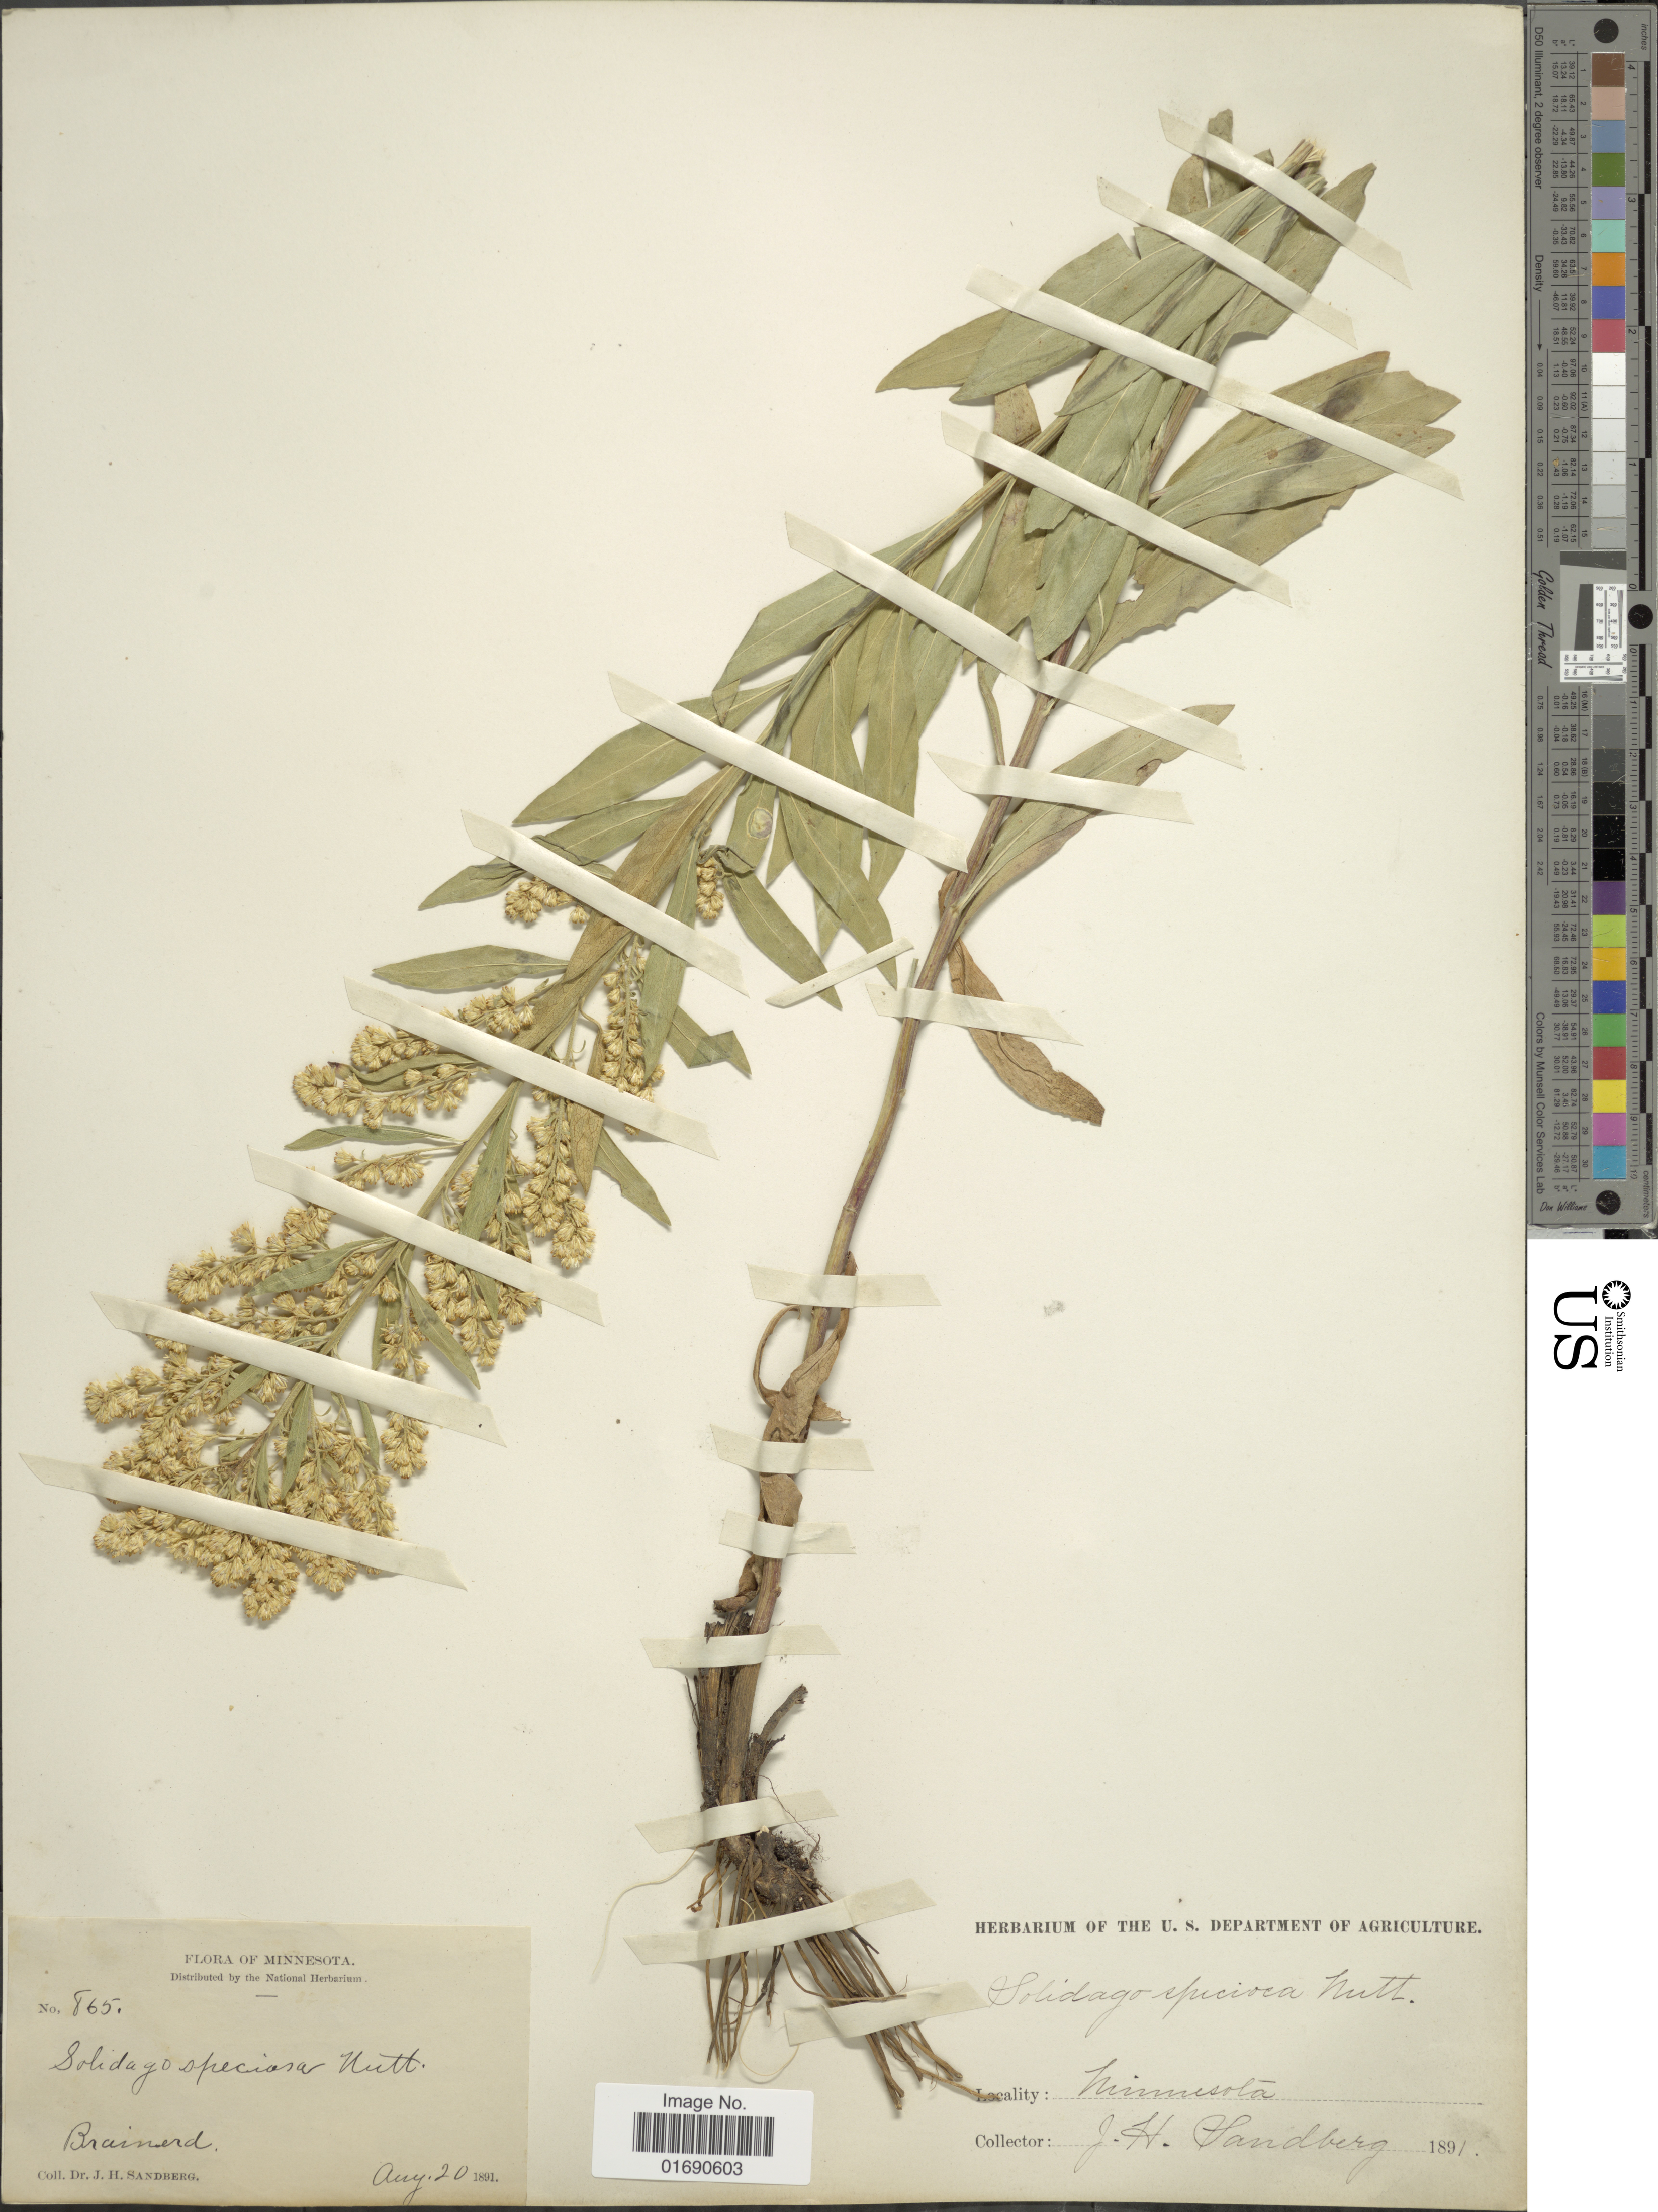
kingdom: Plantae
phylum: Tracheophyta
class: Magnoliopsida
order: Asterales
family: Asteraceae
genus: Solidago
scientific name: Solidago speciosa var. angustata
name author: Torr. & A. Gray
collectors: J. H. Sandberg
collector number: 865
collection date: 1891-08-20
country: United States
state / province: Minnesota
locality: Brainerd